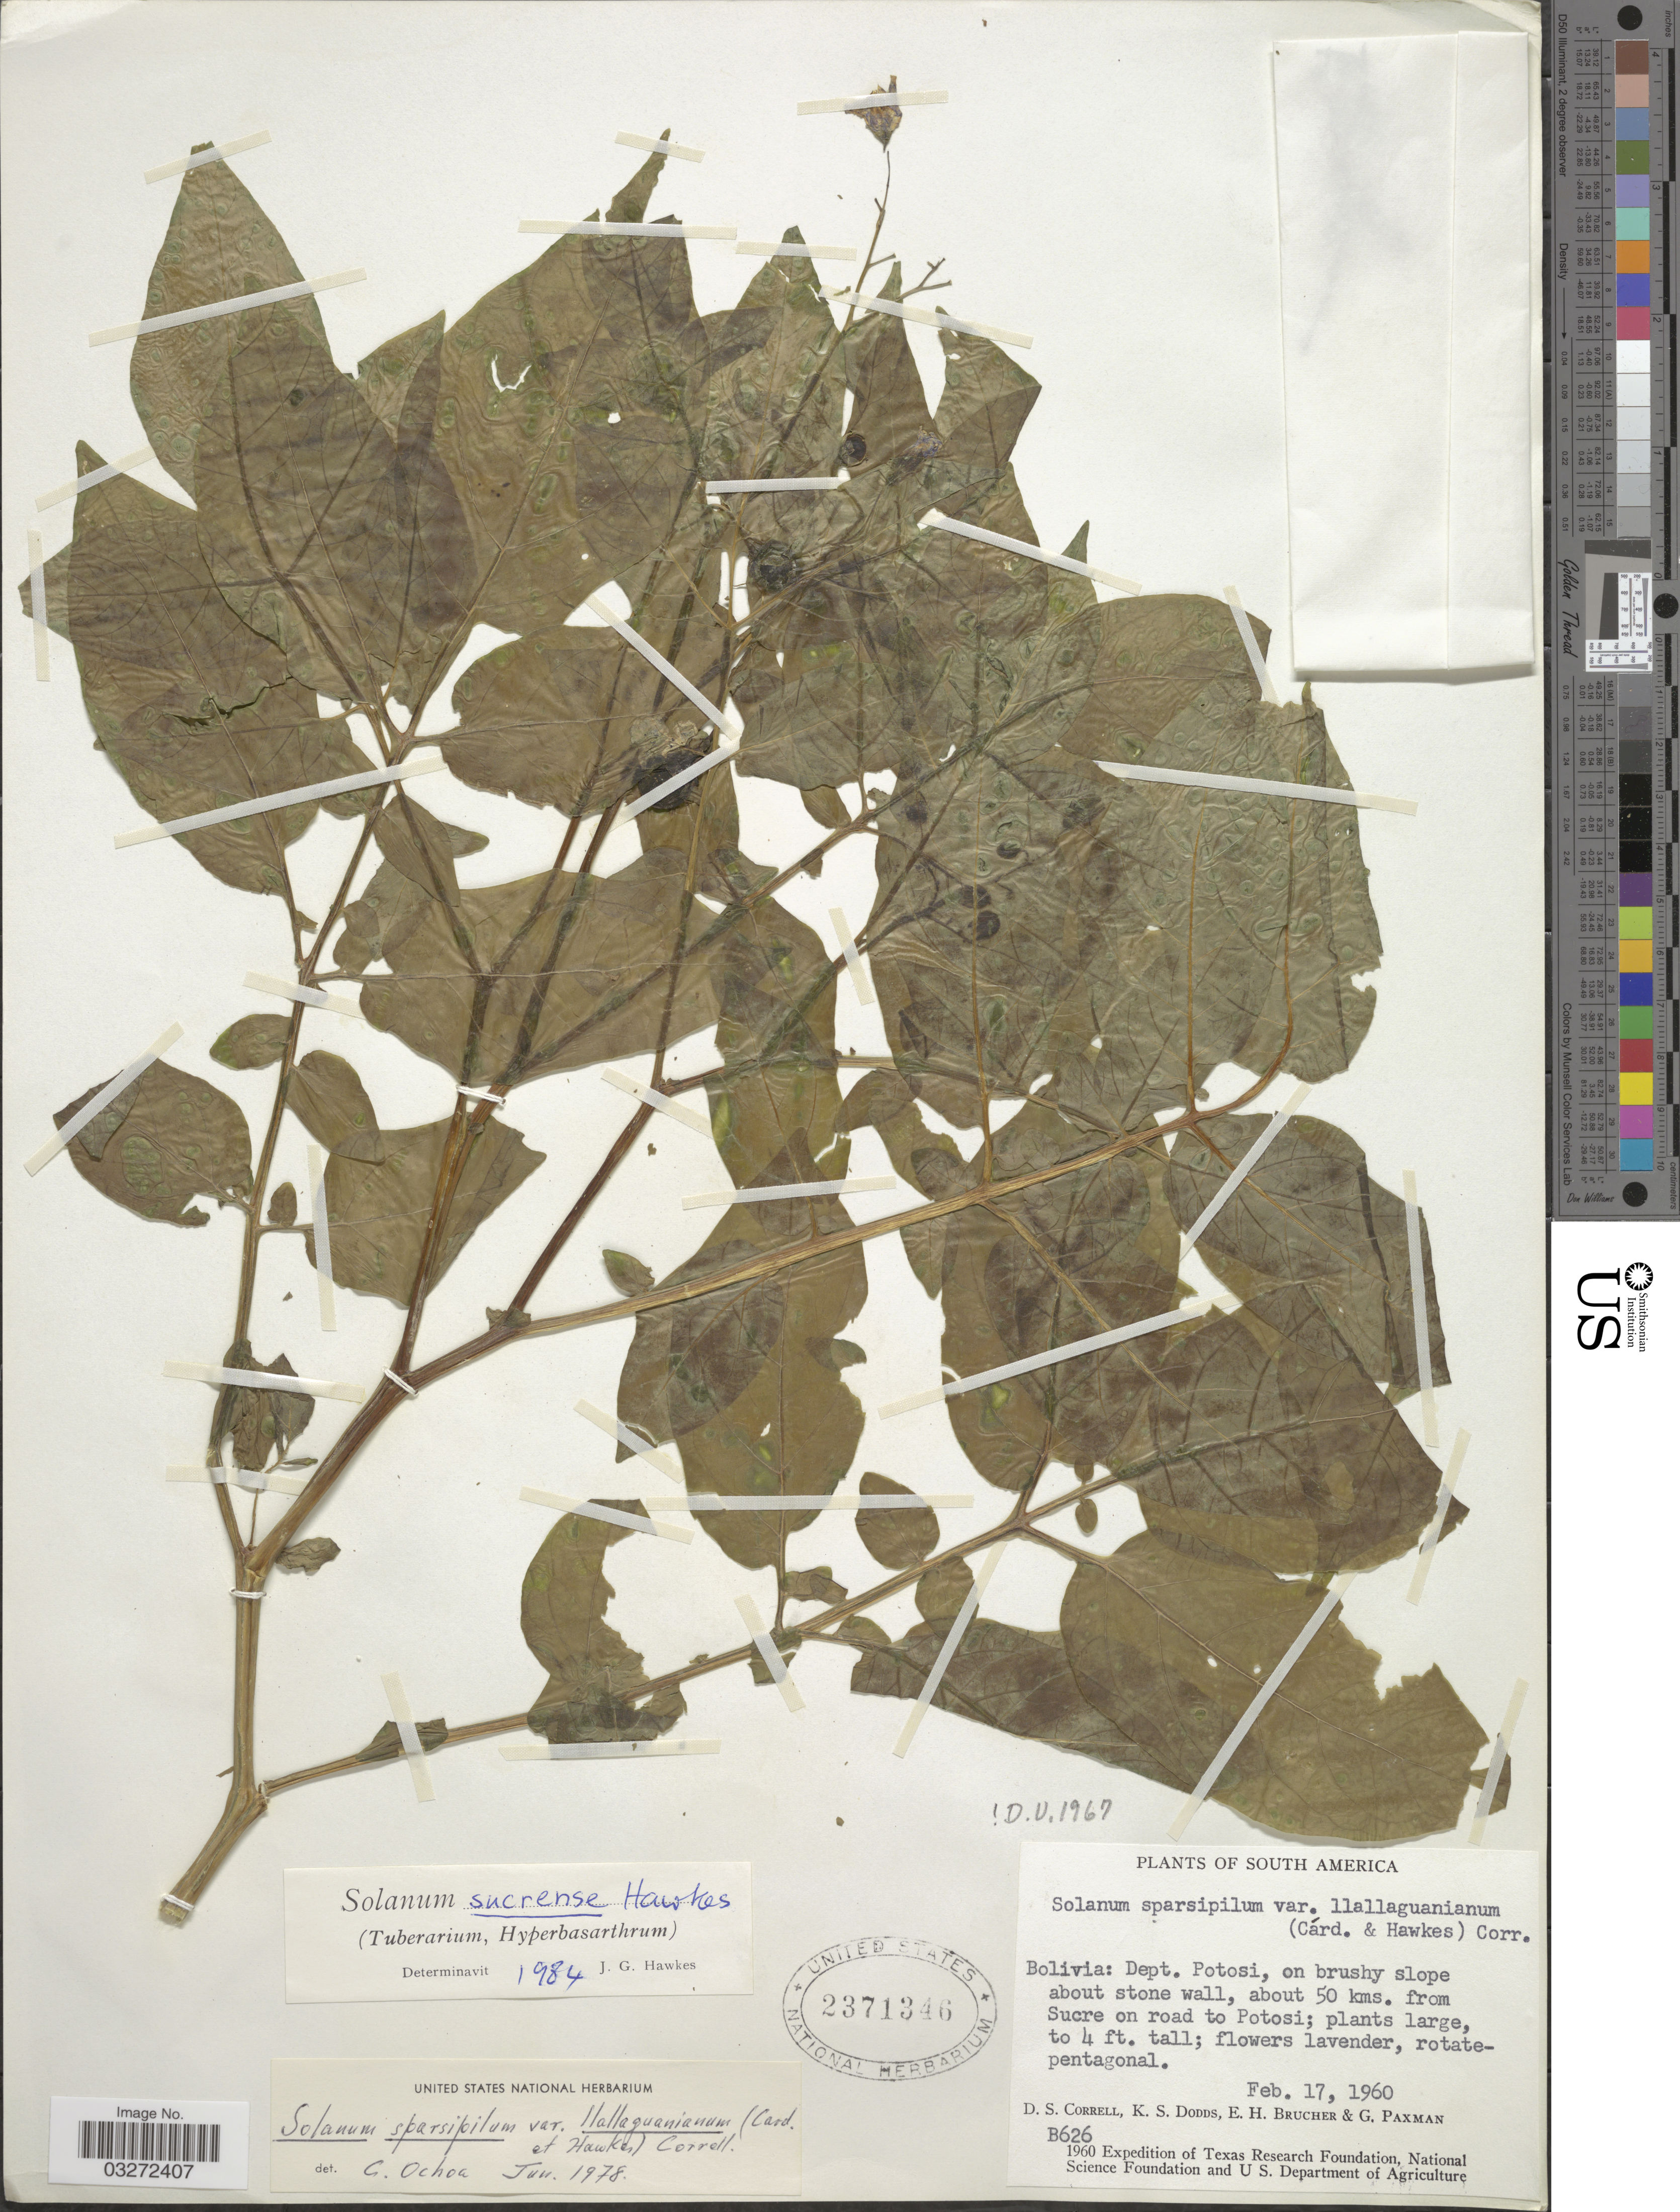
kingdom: Plantae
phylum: Tracheophyta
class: Magnoliopsida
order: Solanales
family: Solanaceae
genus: Solanum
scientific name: Solanum sucrense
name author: Hawkes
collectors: D. S. Correll, K. Dodds, E. Brucher & G. Paxman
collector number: B626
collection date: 1960-02-17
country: Bolivia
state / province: Potosi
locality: Dept. Potosi, on brushy slope about stone wall, about 50 kms. from Sucre on road to Potosi.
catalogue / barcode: US 2371346